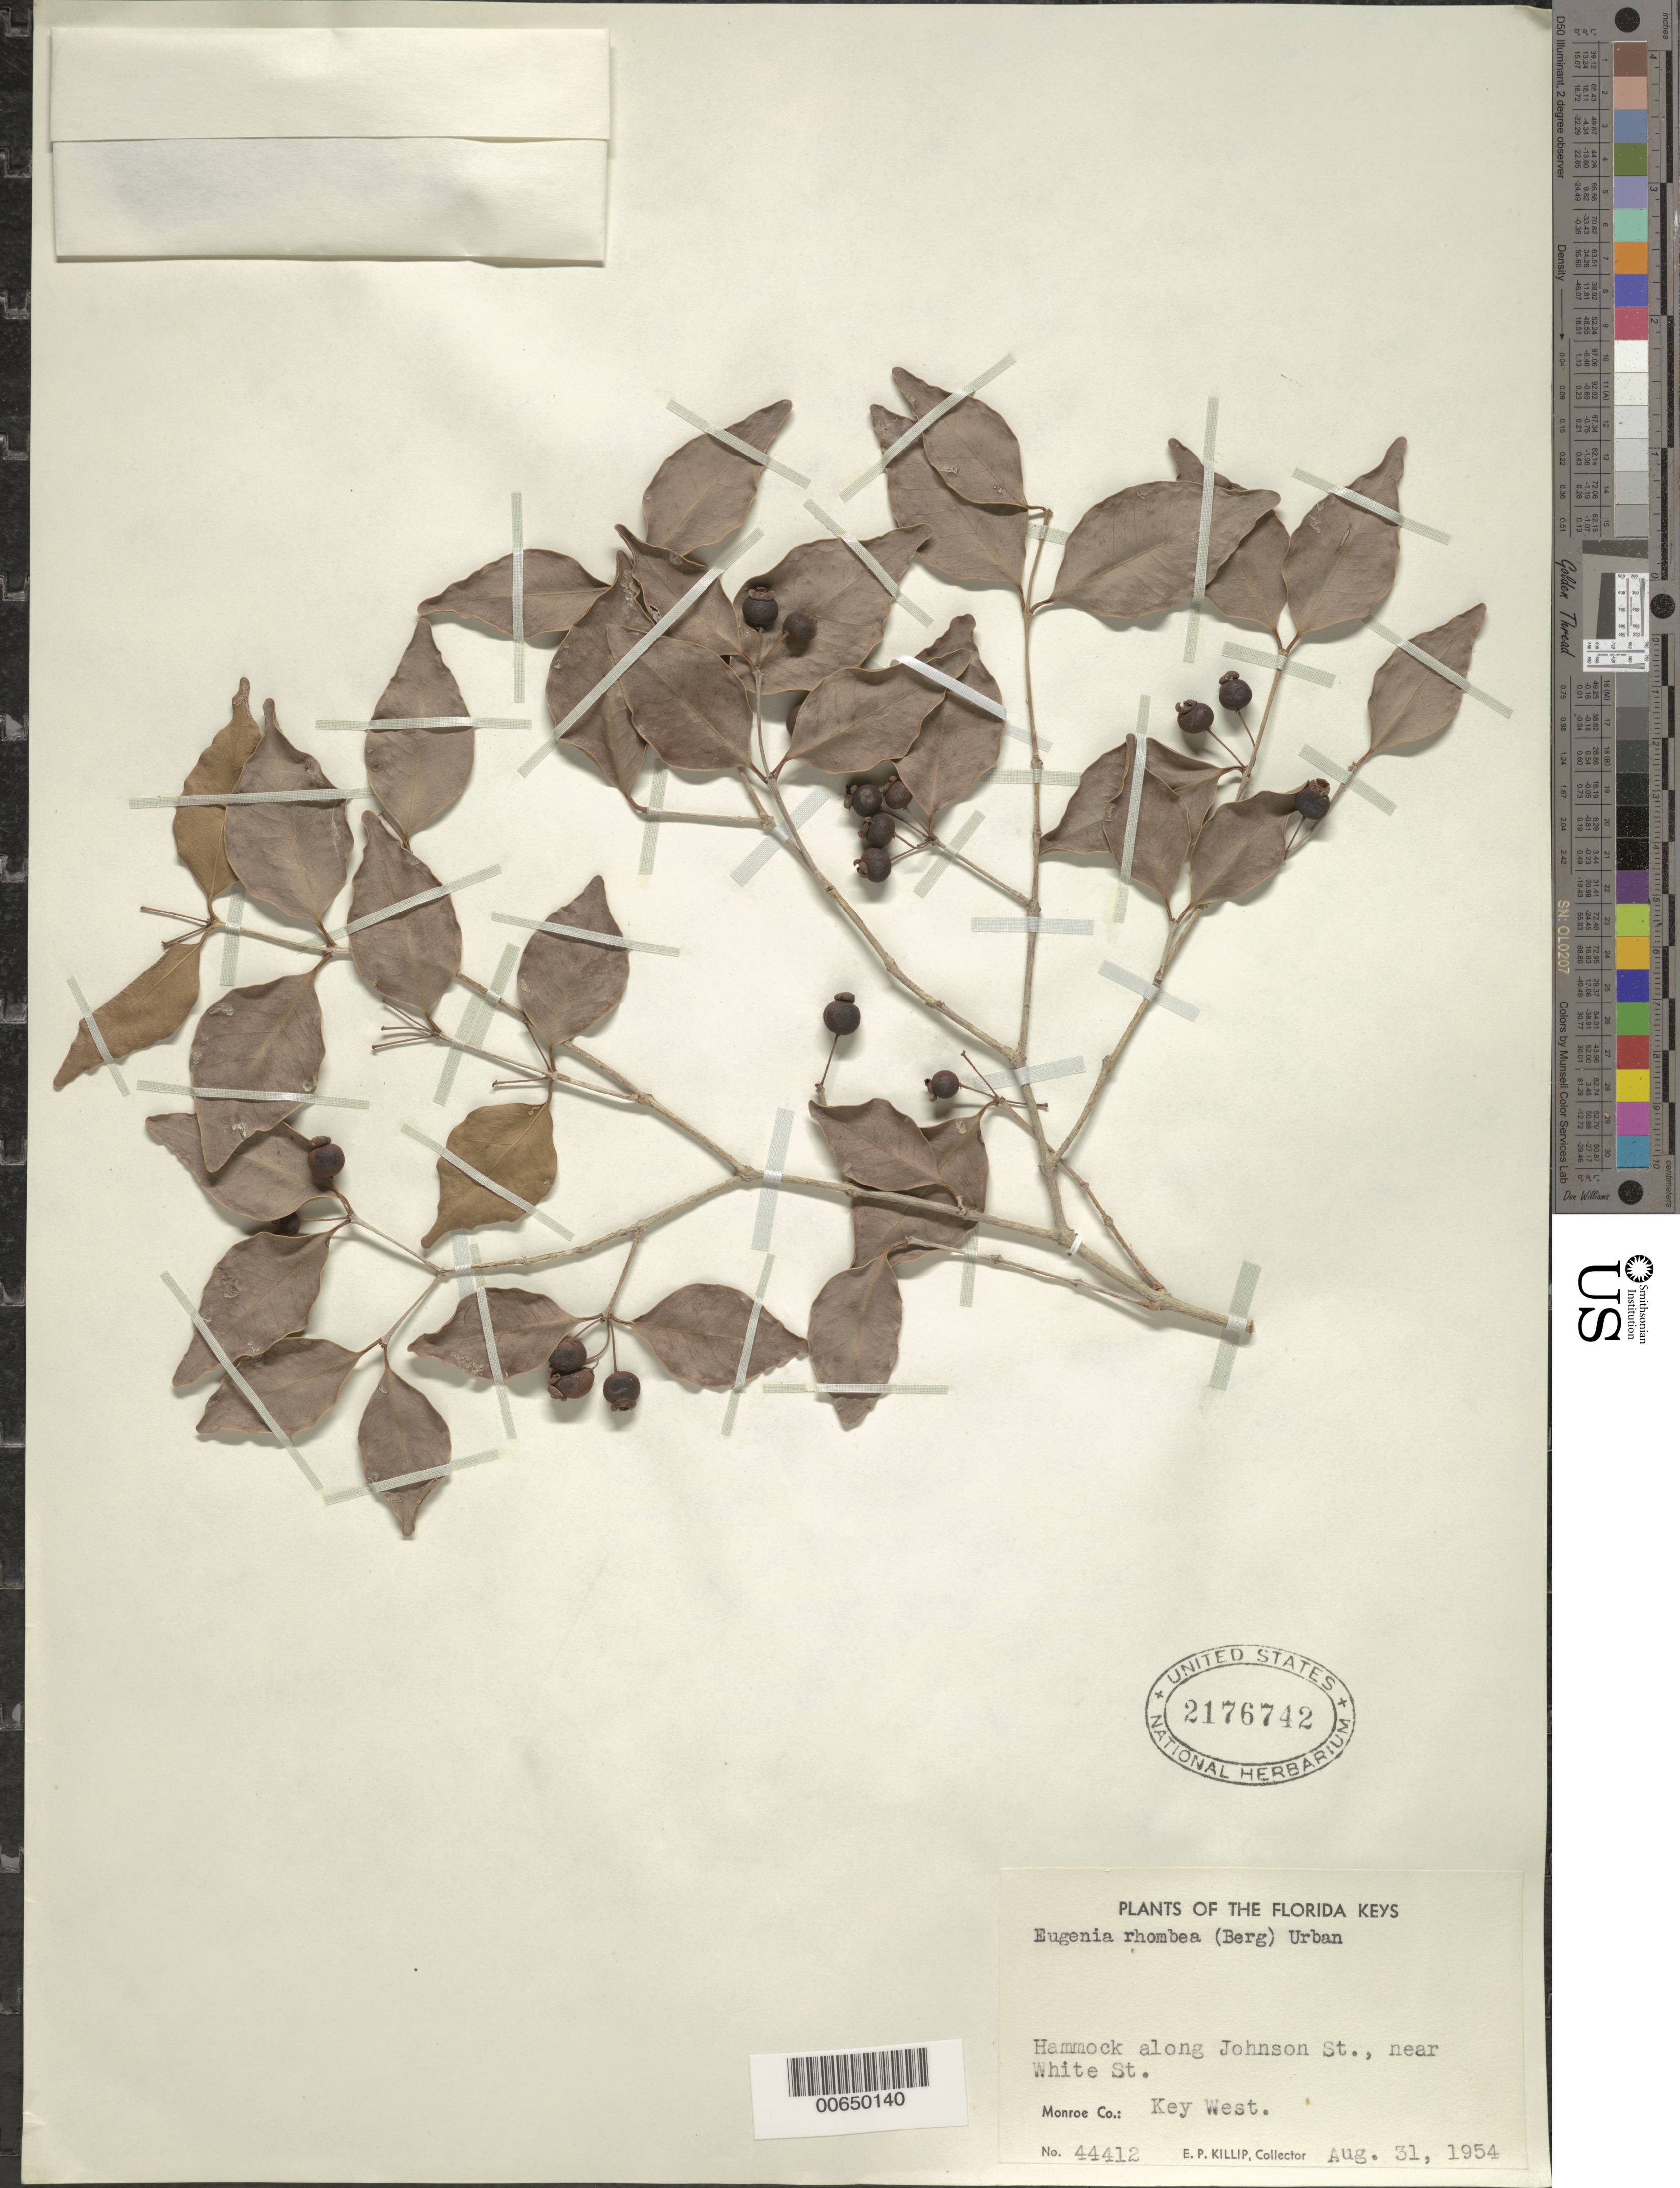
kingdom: Plantae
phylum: Tracheophyta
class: Magnoliopsida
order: Myrtales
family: Myrtaceae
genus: Eugenia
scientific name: Eugenia rhombea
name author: (O. Berg) Krug & Urb.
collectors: E. P. Killip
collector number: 44411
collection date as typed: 31 Aug 1954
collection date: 1954-08-31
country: United States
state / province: Florida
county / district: Monroe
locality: Hammock along Johnson St., near White St.: Key West.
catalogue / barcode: US 2176742